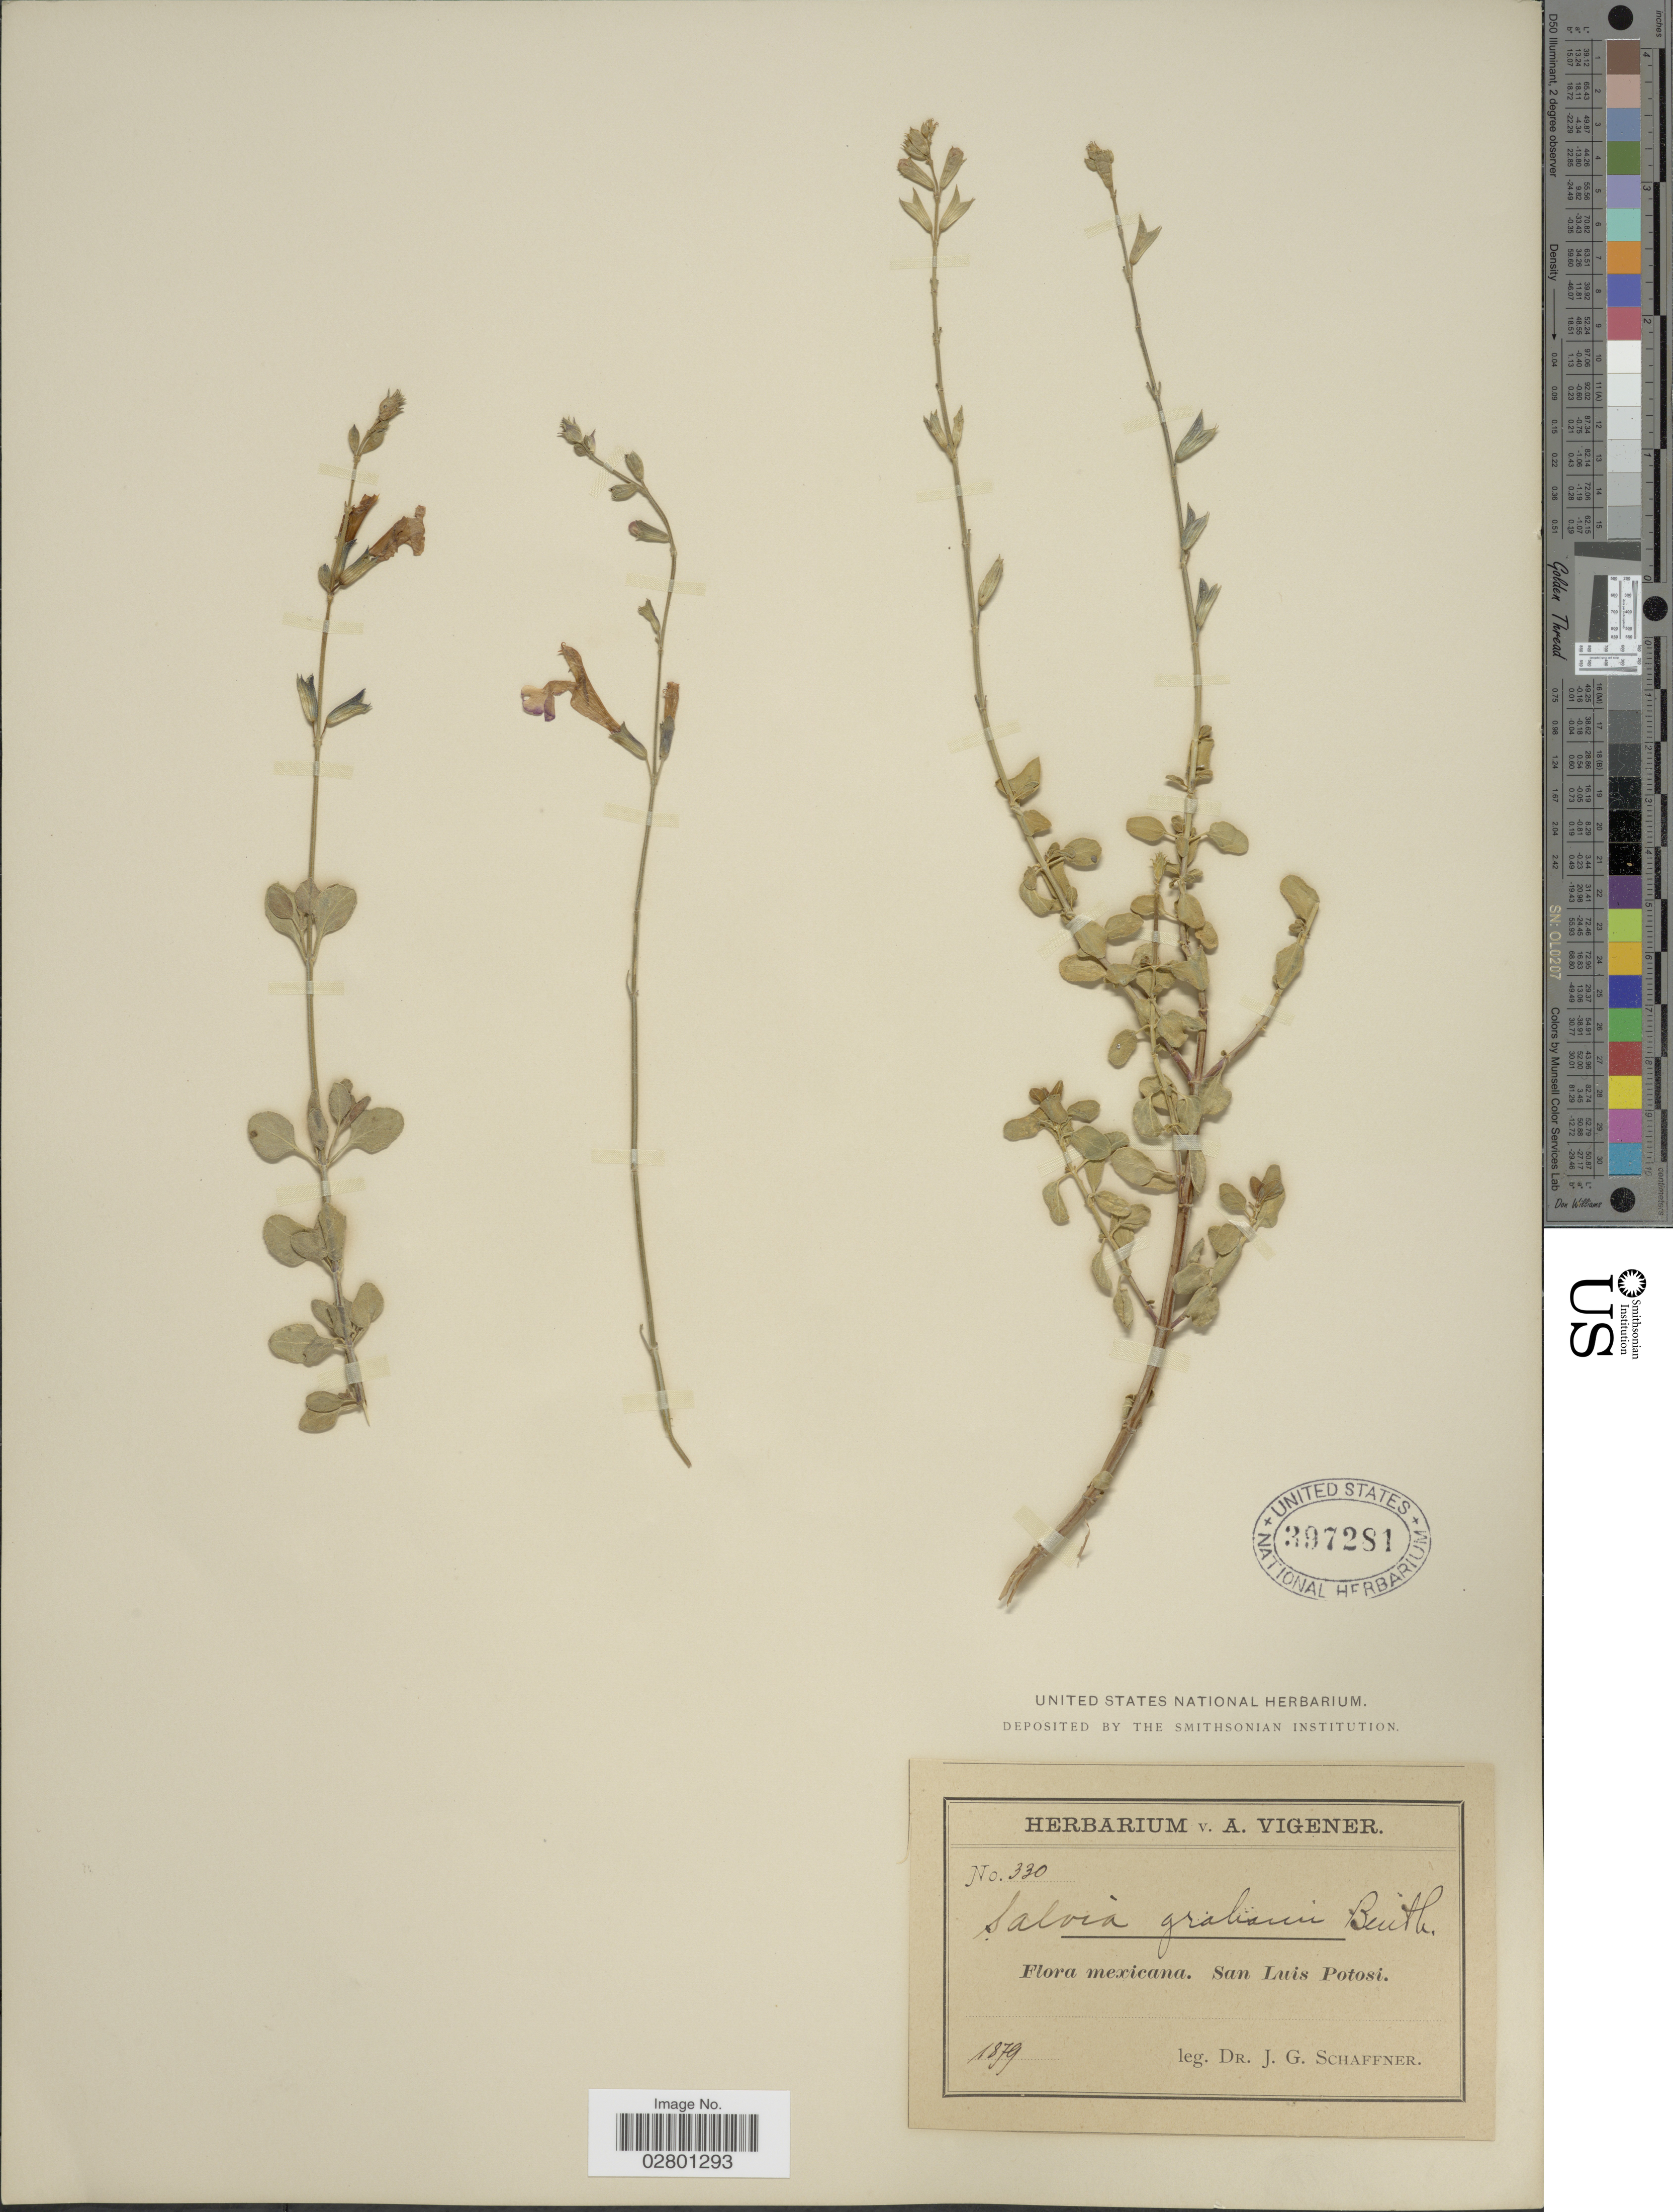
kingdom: Plantae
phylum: Tracheophyta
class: Magnoliopsida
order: Lamiales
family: Lamiaceae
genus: Salvia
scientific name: Salvia grahami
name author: Benth.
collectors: J. G. Schaffner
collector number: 330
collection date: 1879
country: Mexico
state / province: San Luis Potosí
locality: Mexicana.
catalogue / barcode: US 397281